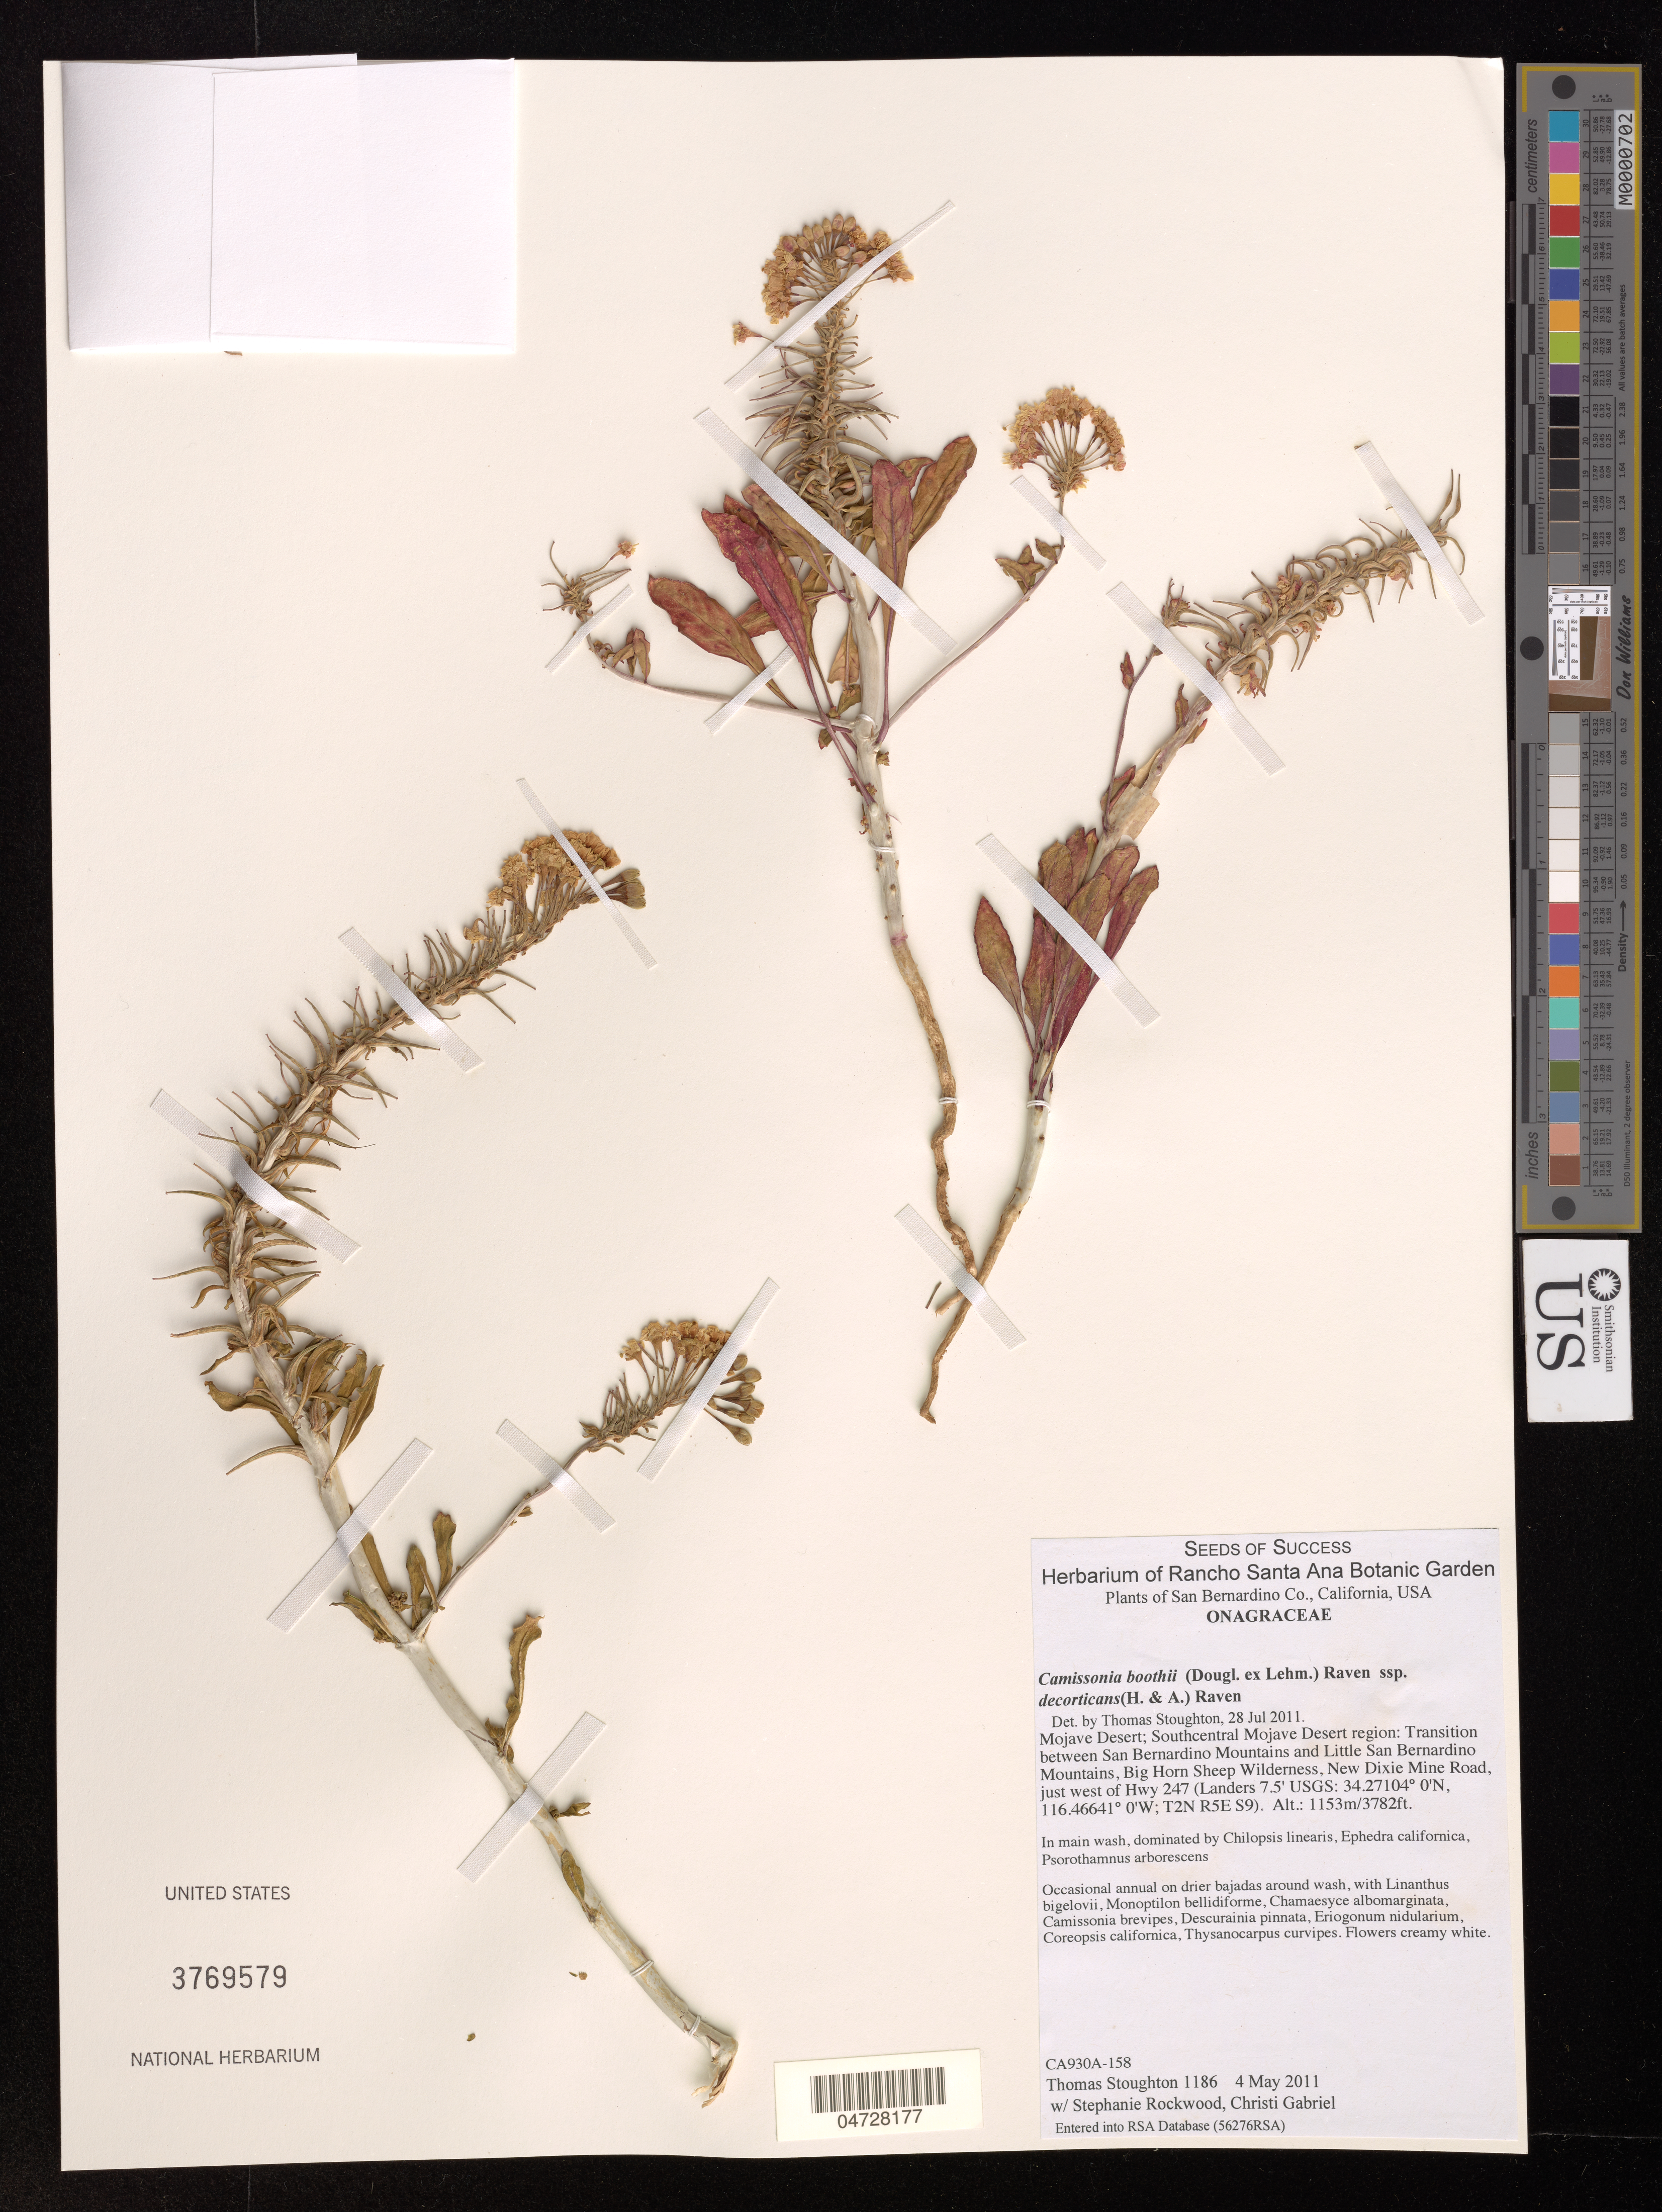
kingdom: Plantae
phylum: Tracheophyta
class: Magnoliopsida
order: Myrtales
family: Onagraceae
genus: Camissonia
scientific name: Camissonia boothii subsp. decorticans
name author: (Douglas) P.H. Raven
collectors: T. Stoughton & S. Rockwood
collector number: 1186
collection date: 2011-05-04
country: United States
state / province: California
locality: San Bernardino Co. Mojave Desert: Southcentral Mojave Desert region: Transition between San Bernardino Mountains and Little San Bernardino Mountains, Big Horn Sheep Wilderness, New Dixie Mine Road, just west of Hwy 247. (Landers 7.5' USGS: T2N R5E S9)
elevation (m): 1153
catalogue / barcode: US 3769579